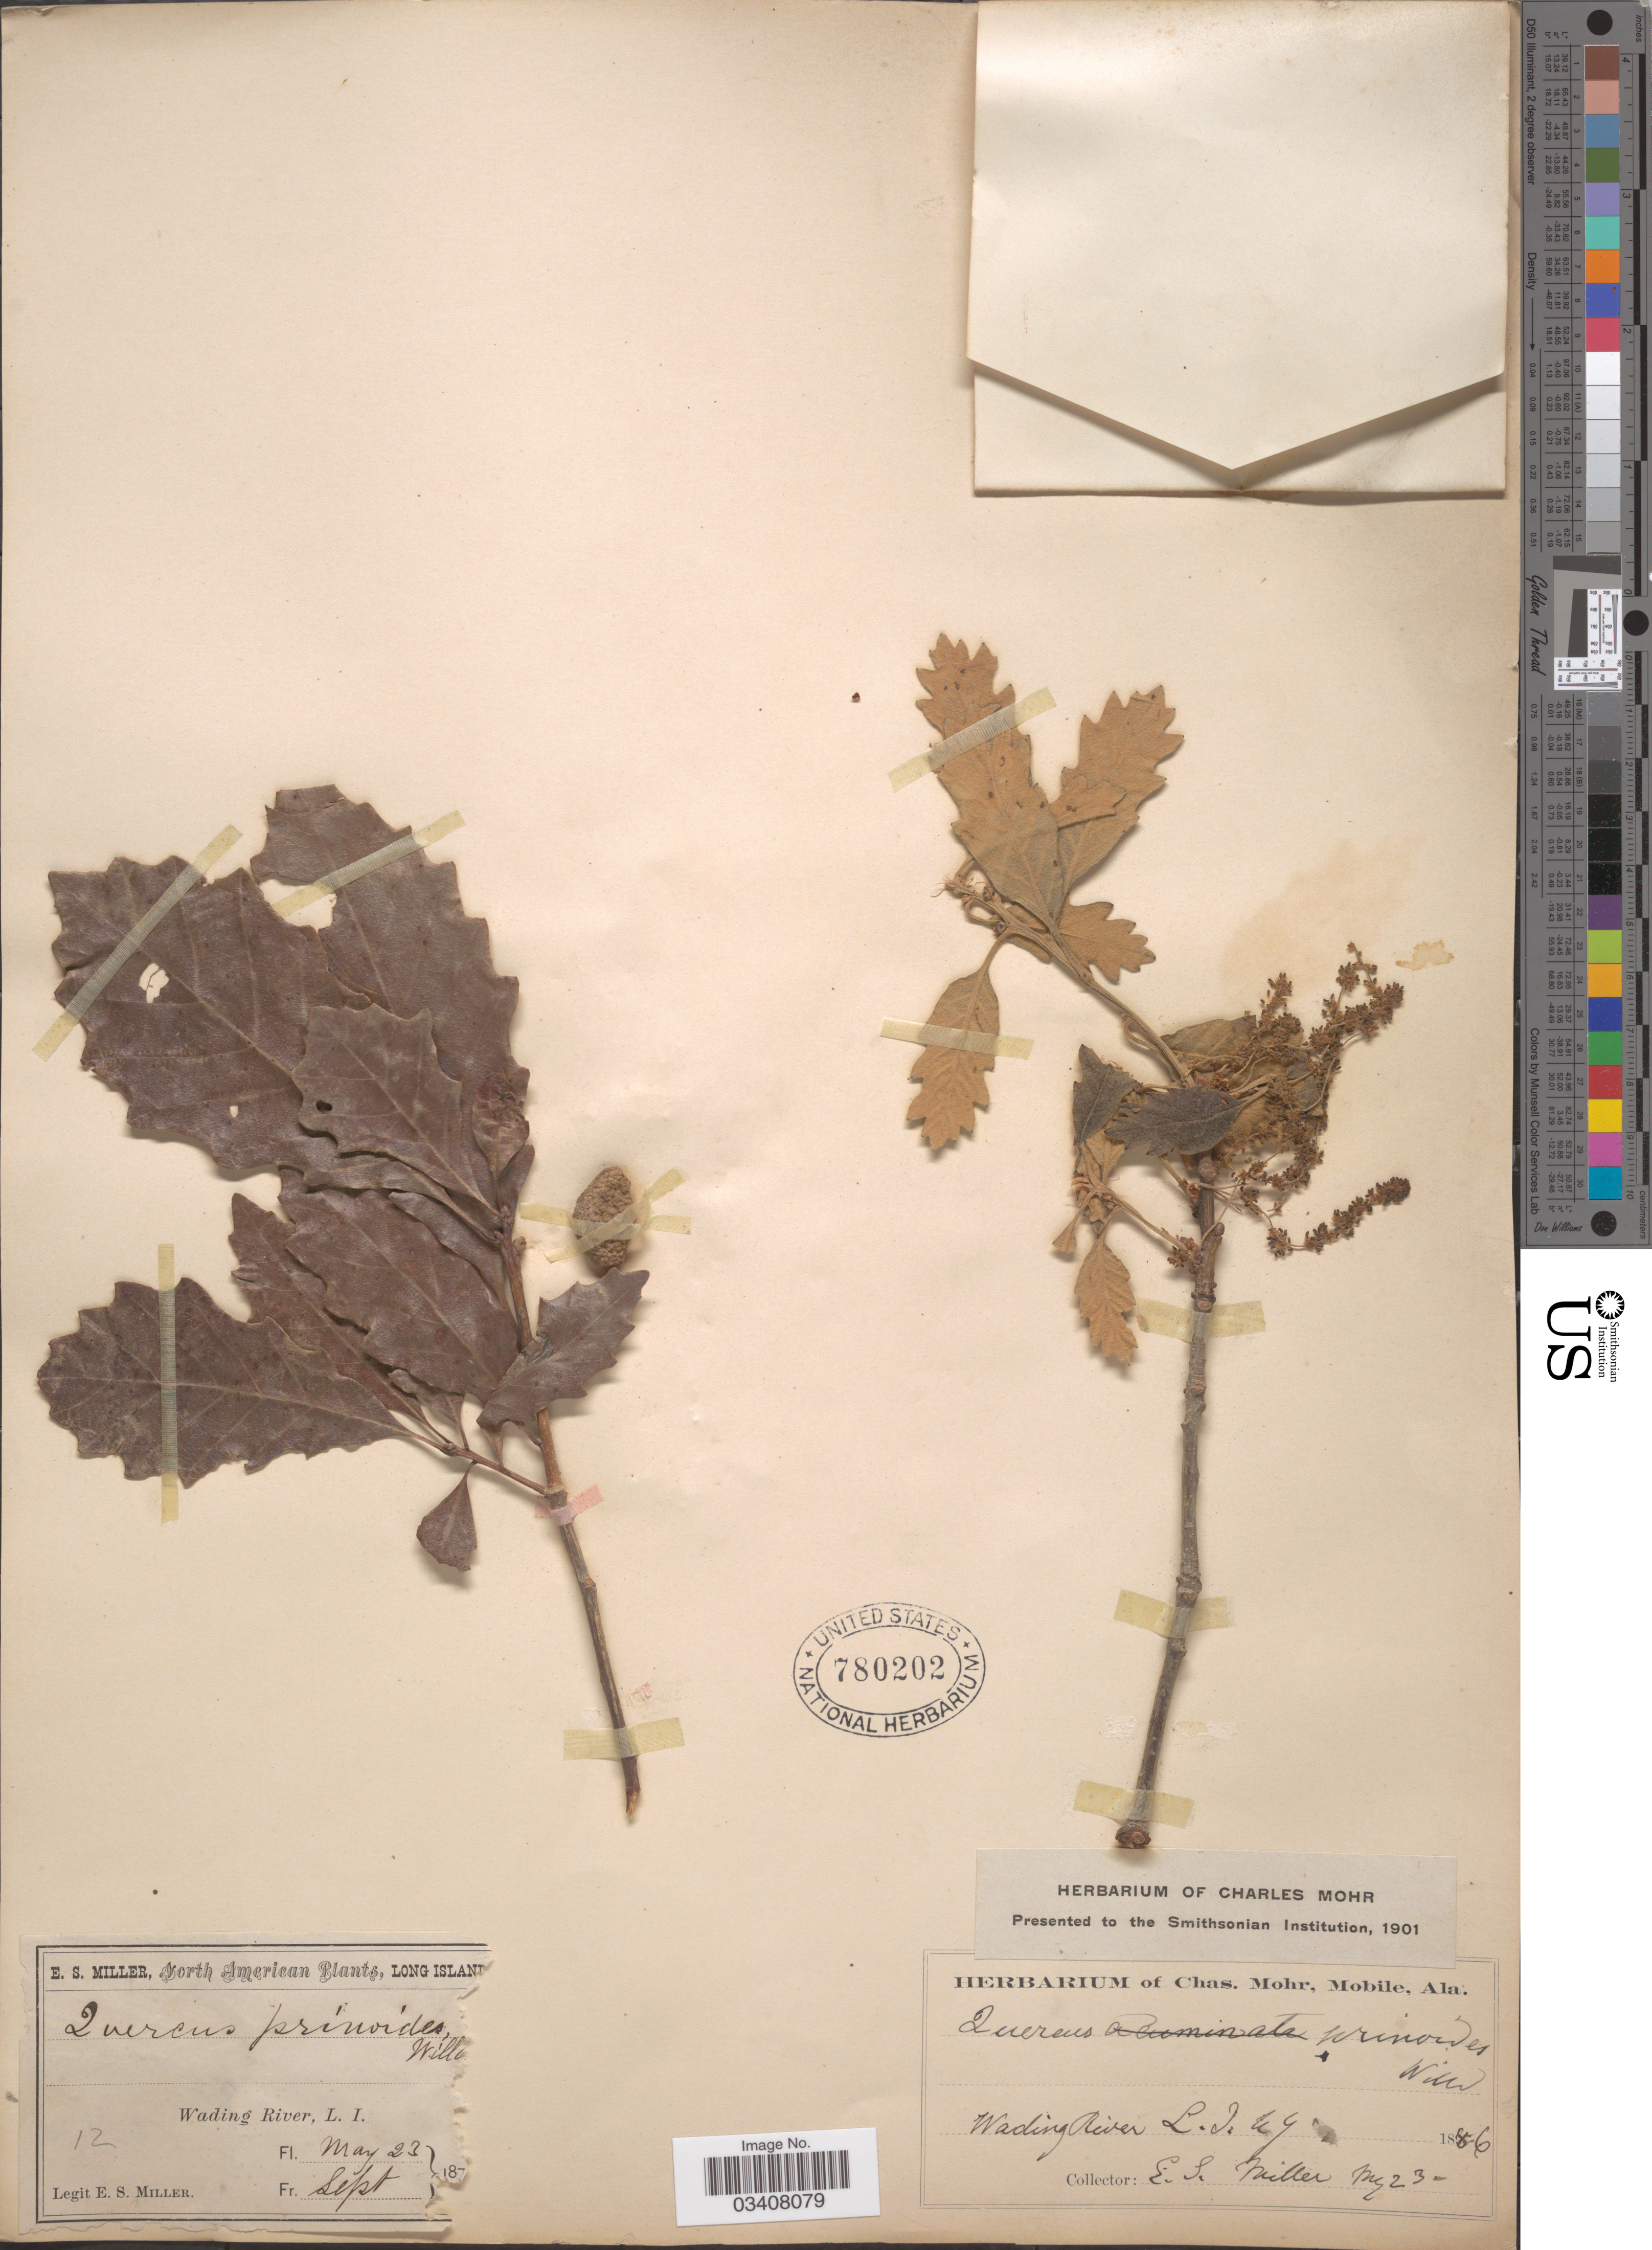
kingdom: Plantae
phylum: Tracheophyta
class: Magnoliopsida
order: Fagales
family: Fagaceae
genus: Quercus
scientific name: Quercus prinoides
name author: Willd.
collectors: E. S. Miller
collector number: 12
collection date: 1886-05-23/1887-09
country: United States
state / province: New York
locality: Wading River, Long Island.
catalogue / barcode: US 780202